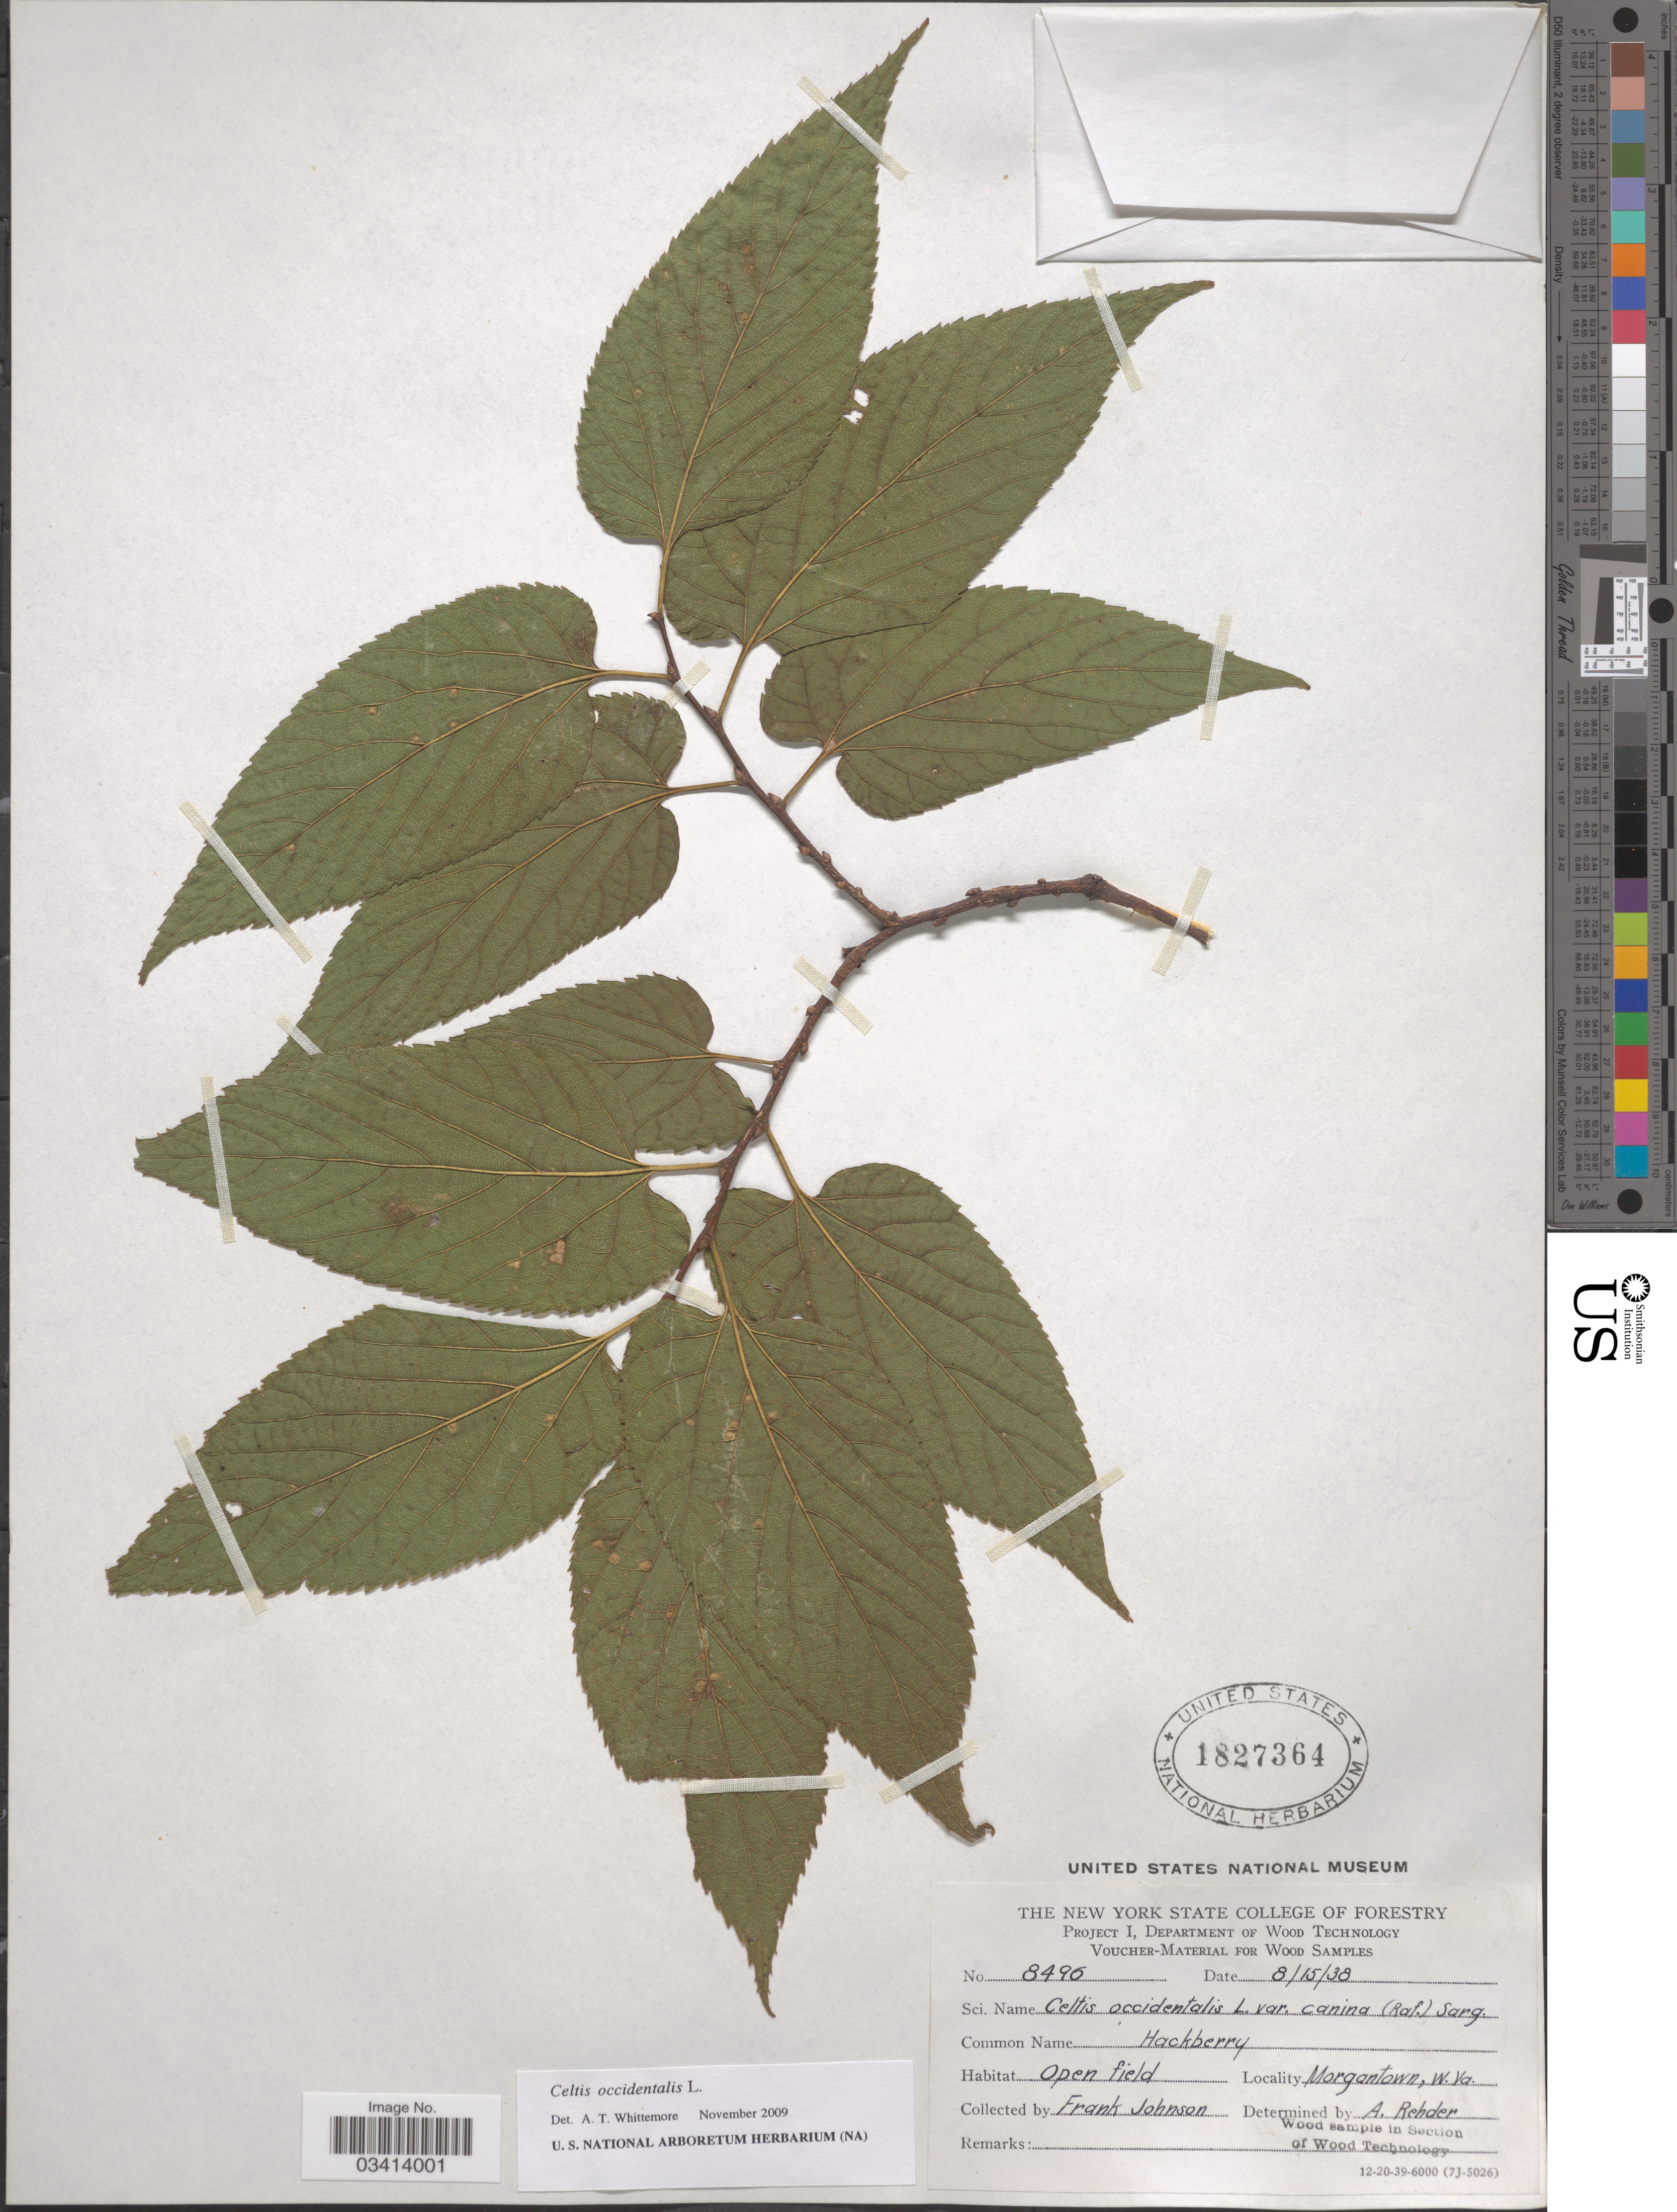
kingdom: Plantae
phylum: Tracheophyta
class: Magnoliopsida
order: Rosales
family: Cannabaceae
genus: Celtis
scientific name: Celtis occidentalis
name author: L.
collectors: F. W. Johnson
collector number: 8496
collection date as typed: Transcribed d/m/y: 15/8/38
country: United States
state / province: West Virginia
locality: Morgantown.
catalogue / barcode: US 1827364